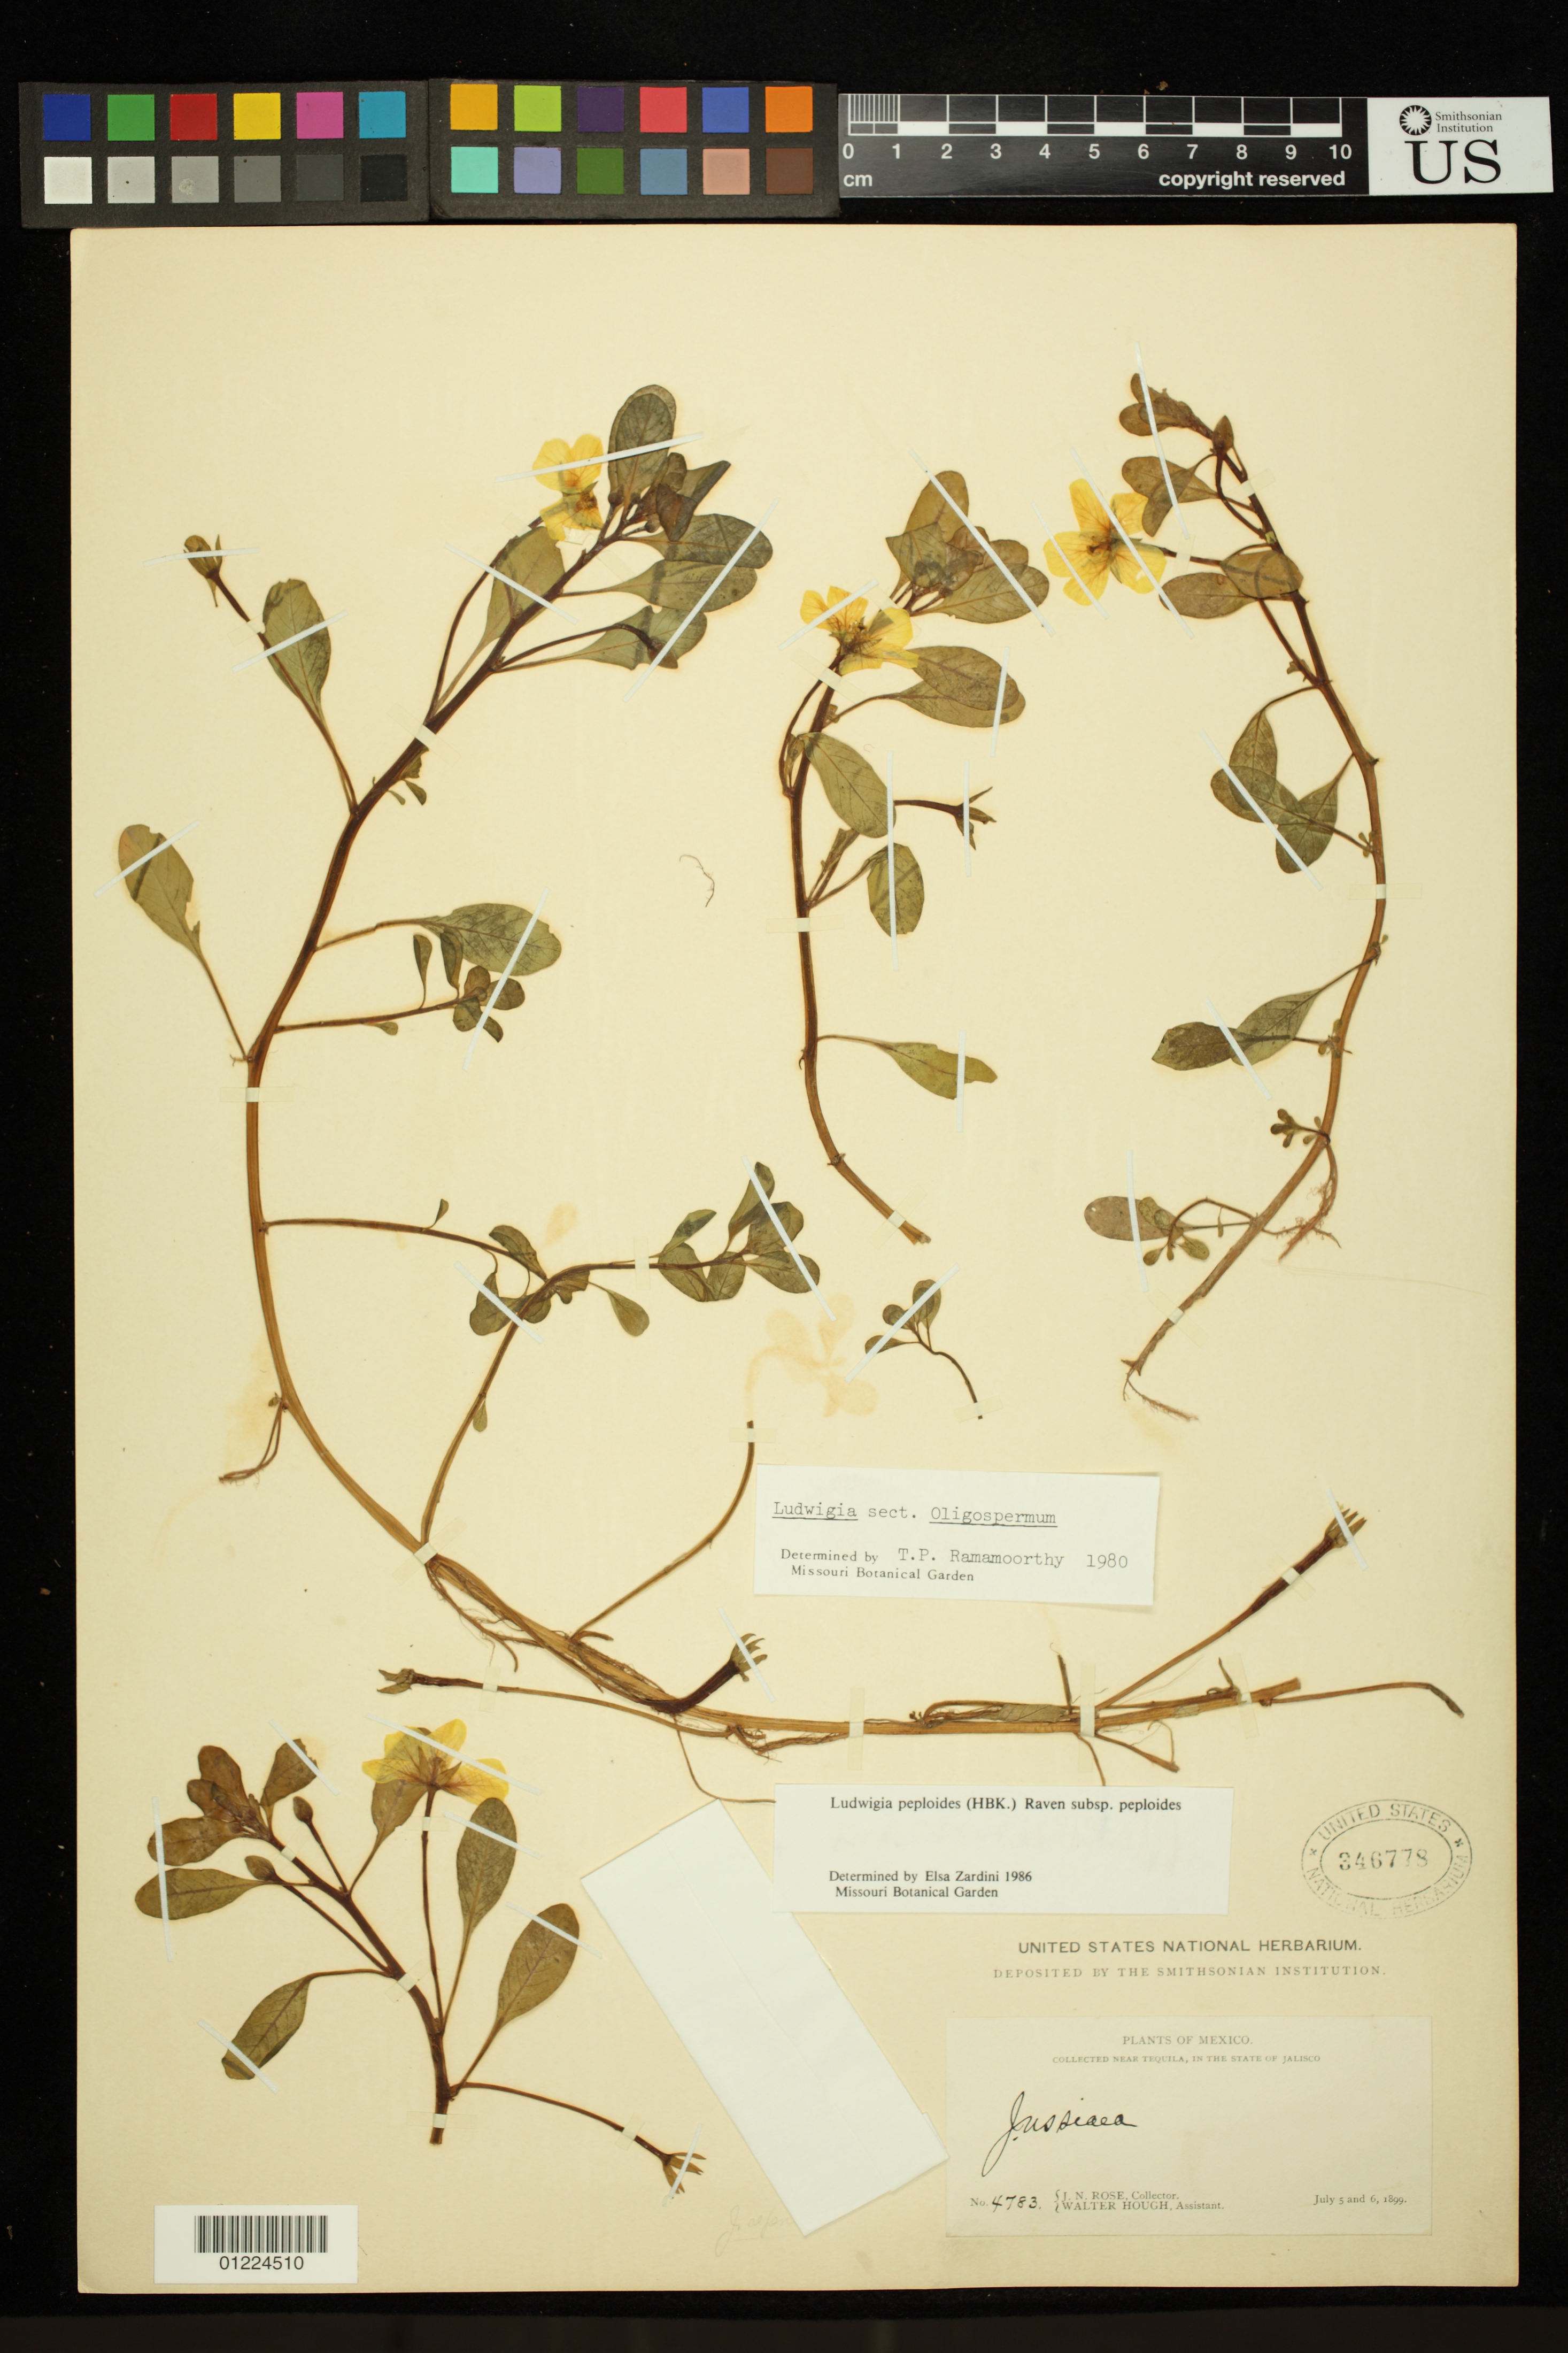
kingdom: Plantae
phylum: Tracheophyta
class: Magnoliopsida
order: Myrtales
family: Onagraceae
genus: Ludwigia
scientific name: Ludwigia peploides subsp. peploides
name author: (Kunth) P.H. Raven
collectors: J. N. Rose & W. Hough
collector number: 4783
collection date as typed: July 5 and 6, 1899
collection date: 1899-07-05,1899-07-06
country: Mexico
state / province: Jalisco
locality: Near Tequila, State of Jalisco.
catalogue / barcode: US 346778